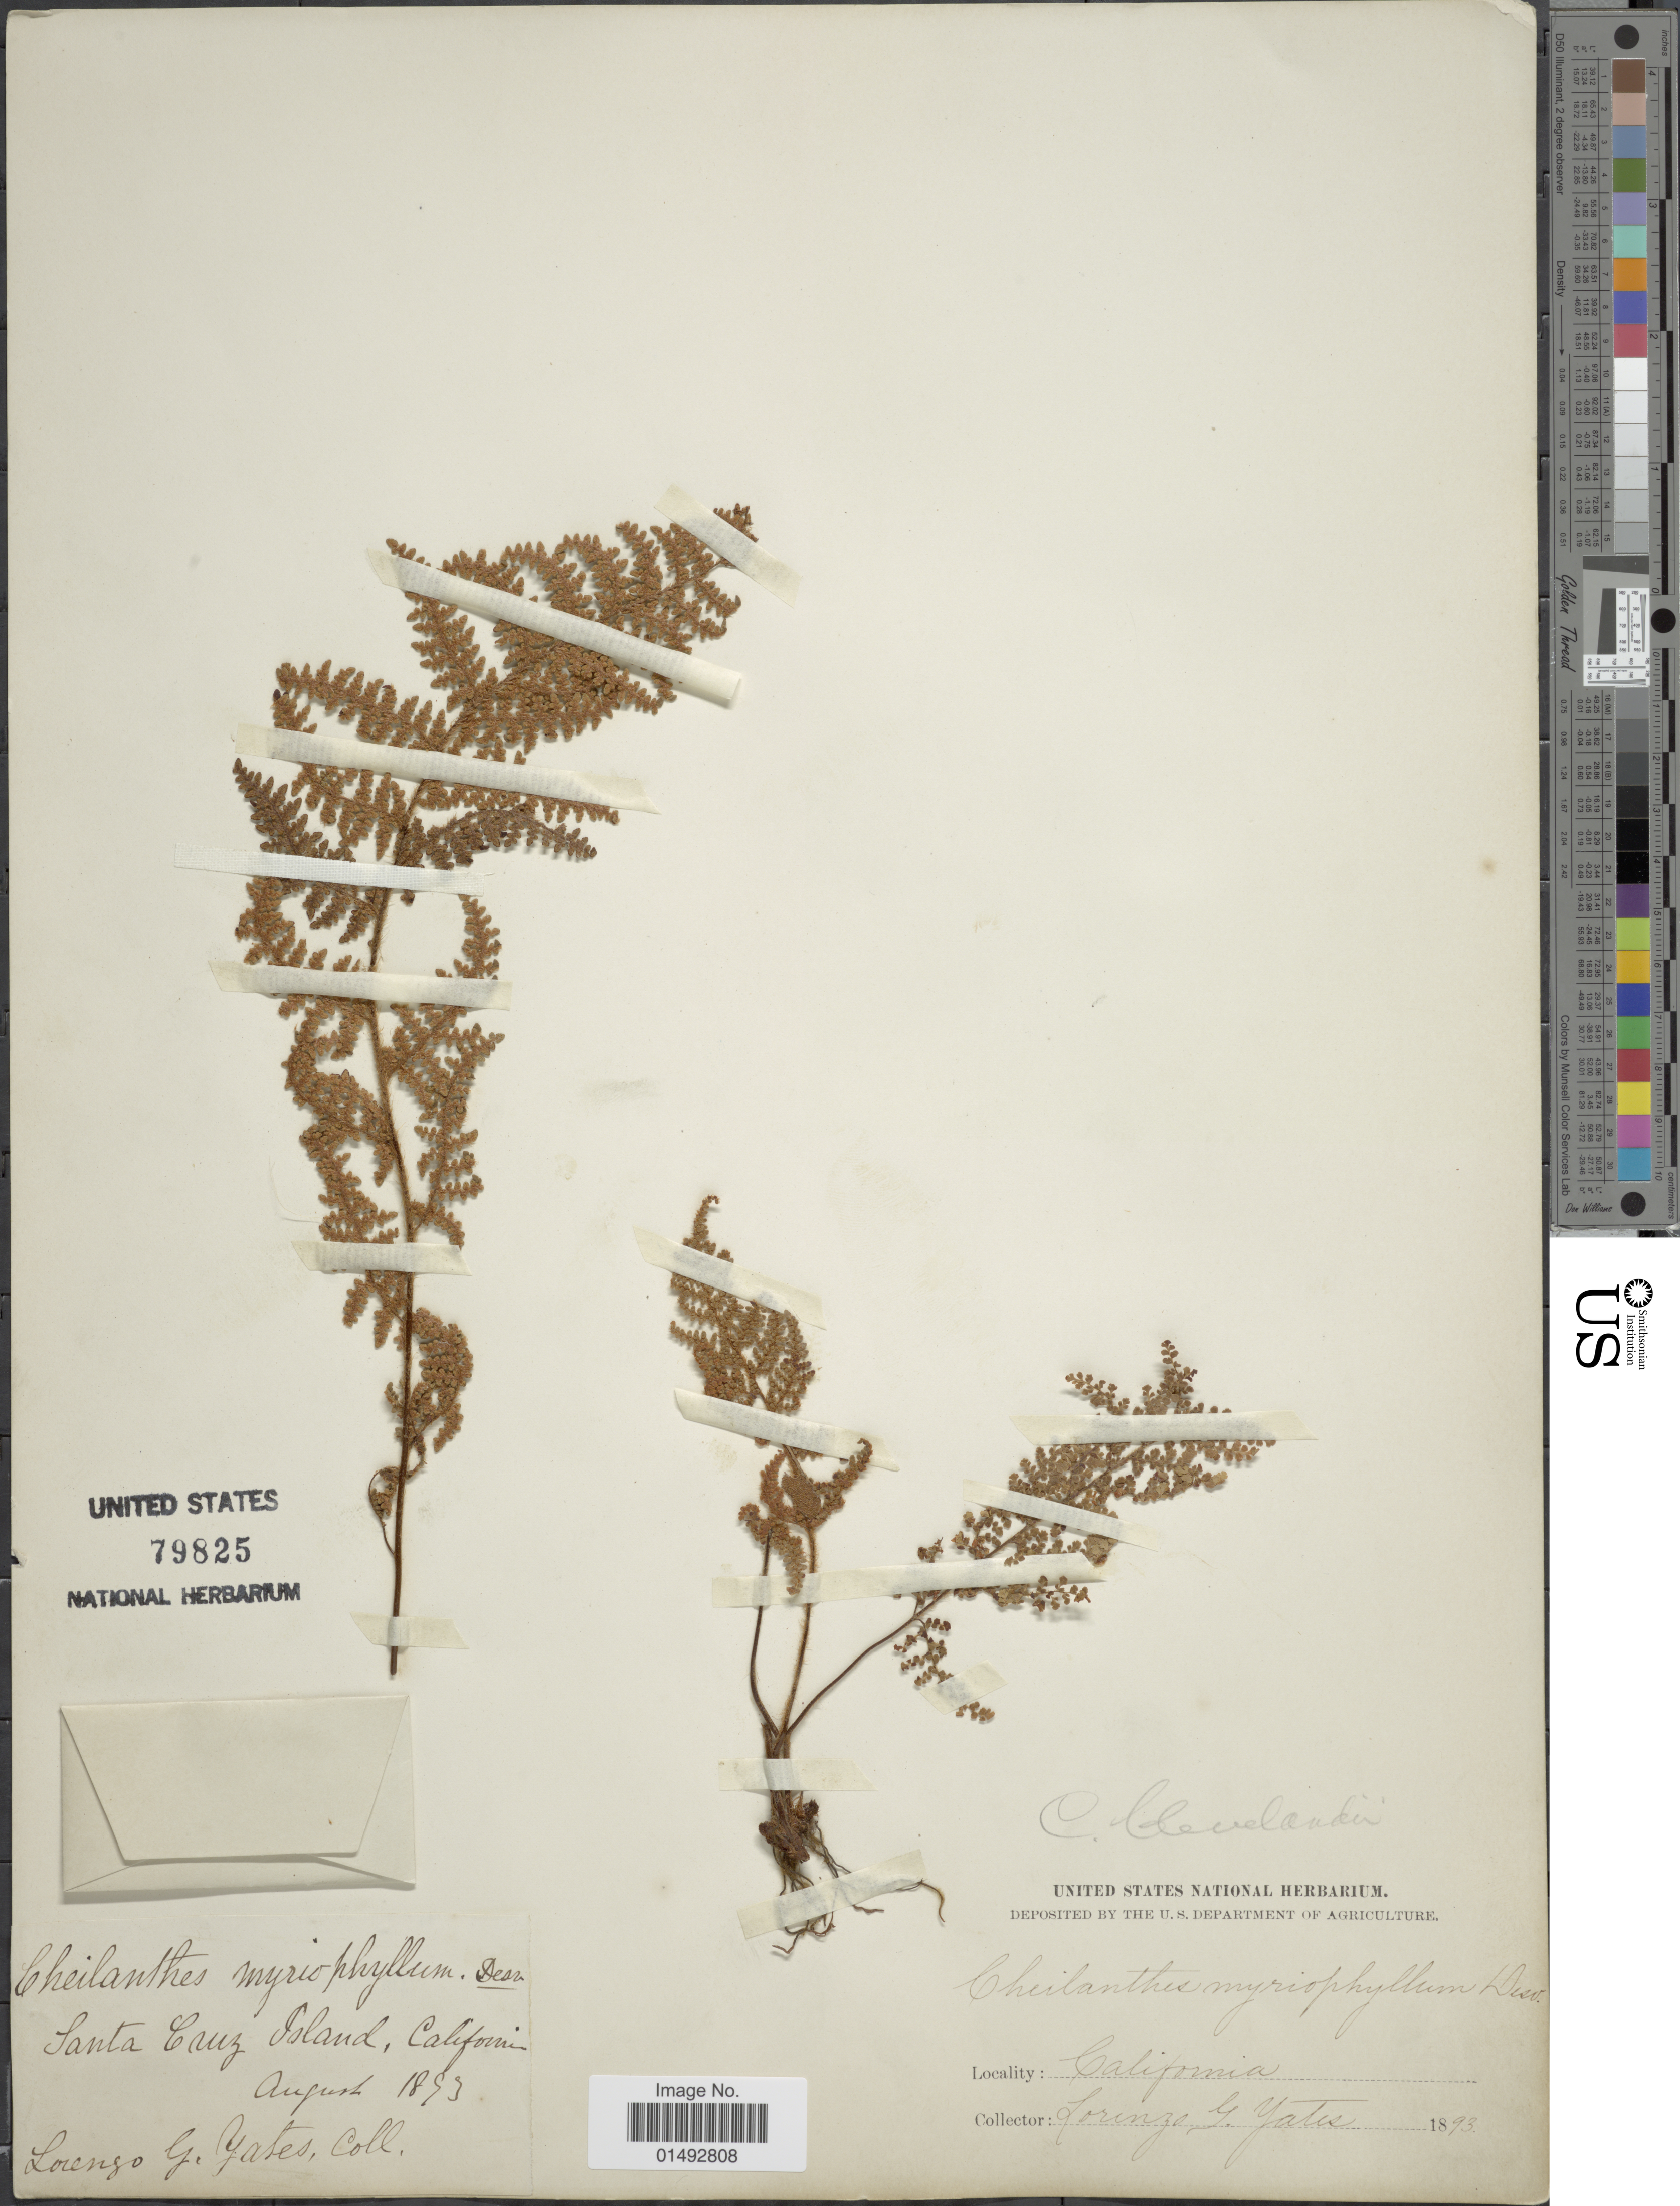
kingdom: Plantae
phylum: Tracheophyta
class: Polypodiopsida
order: Polypodiales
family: Pteridaceae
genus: Myriopteris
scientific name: Myriopteris clevelandii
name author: (D.C. Eaton) Grusz & Windham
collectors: L. G. Yates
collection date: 1893-08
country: United States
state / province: California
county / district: Santa Barbara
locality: Santa Cruz Island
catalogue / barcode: US 79825